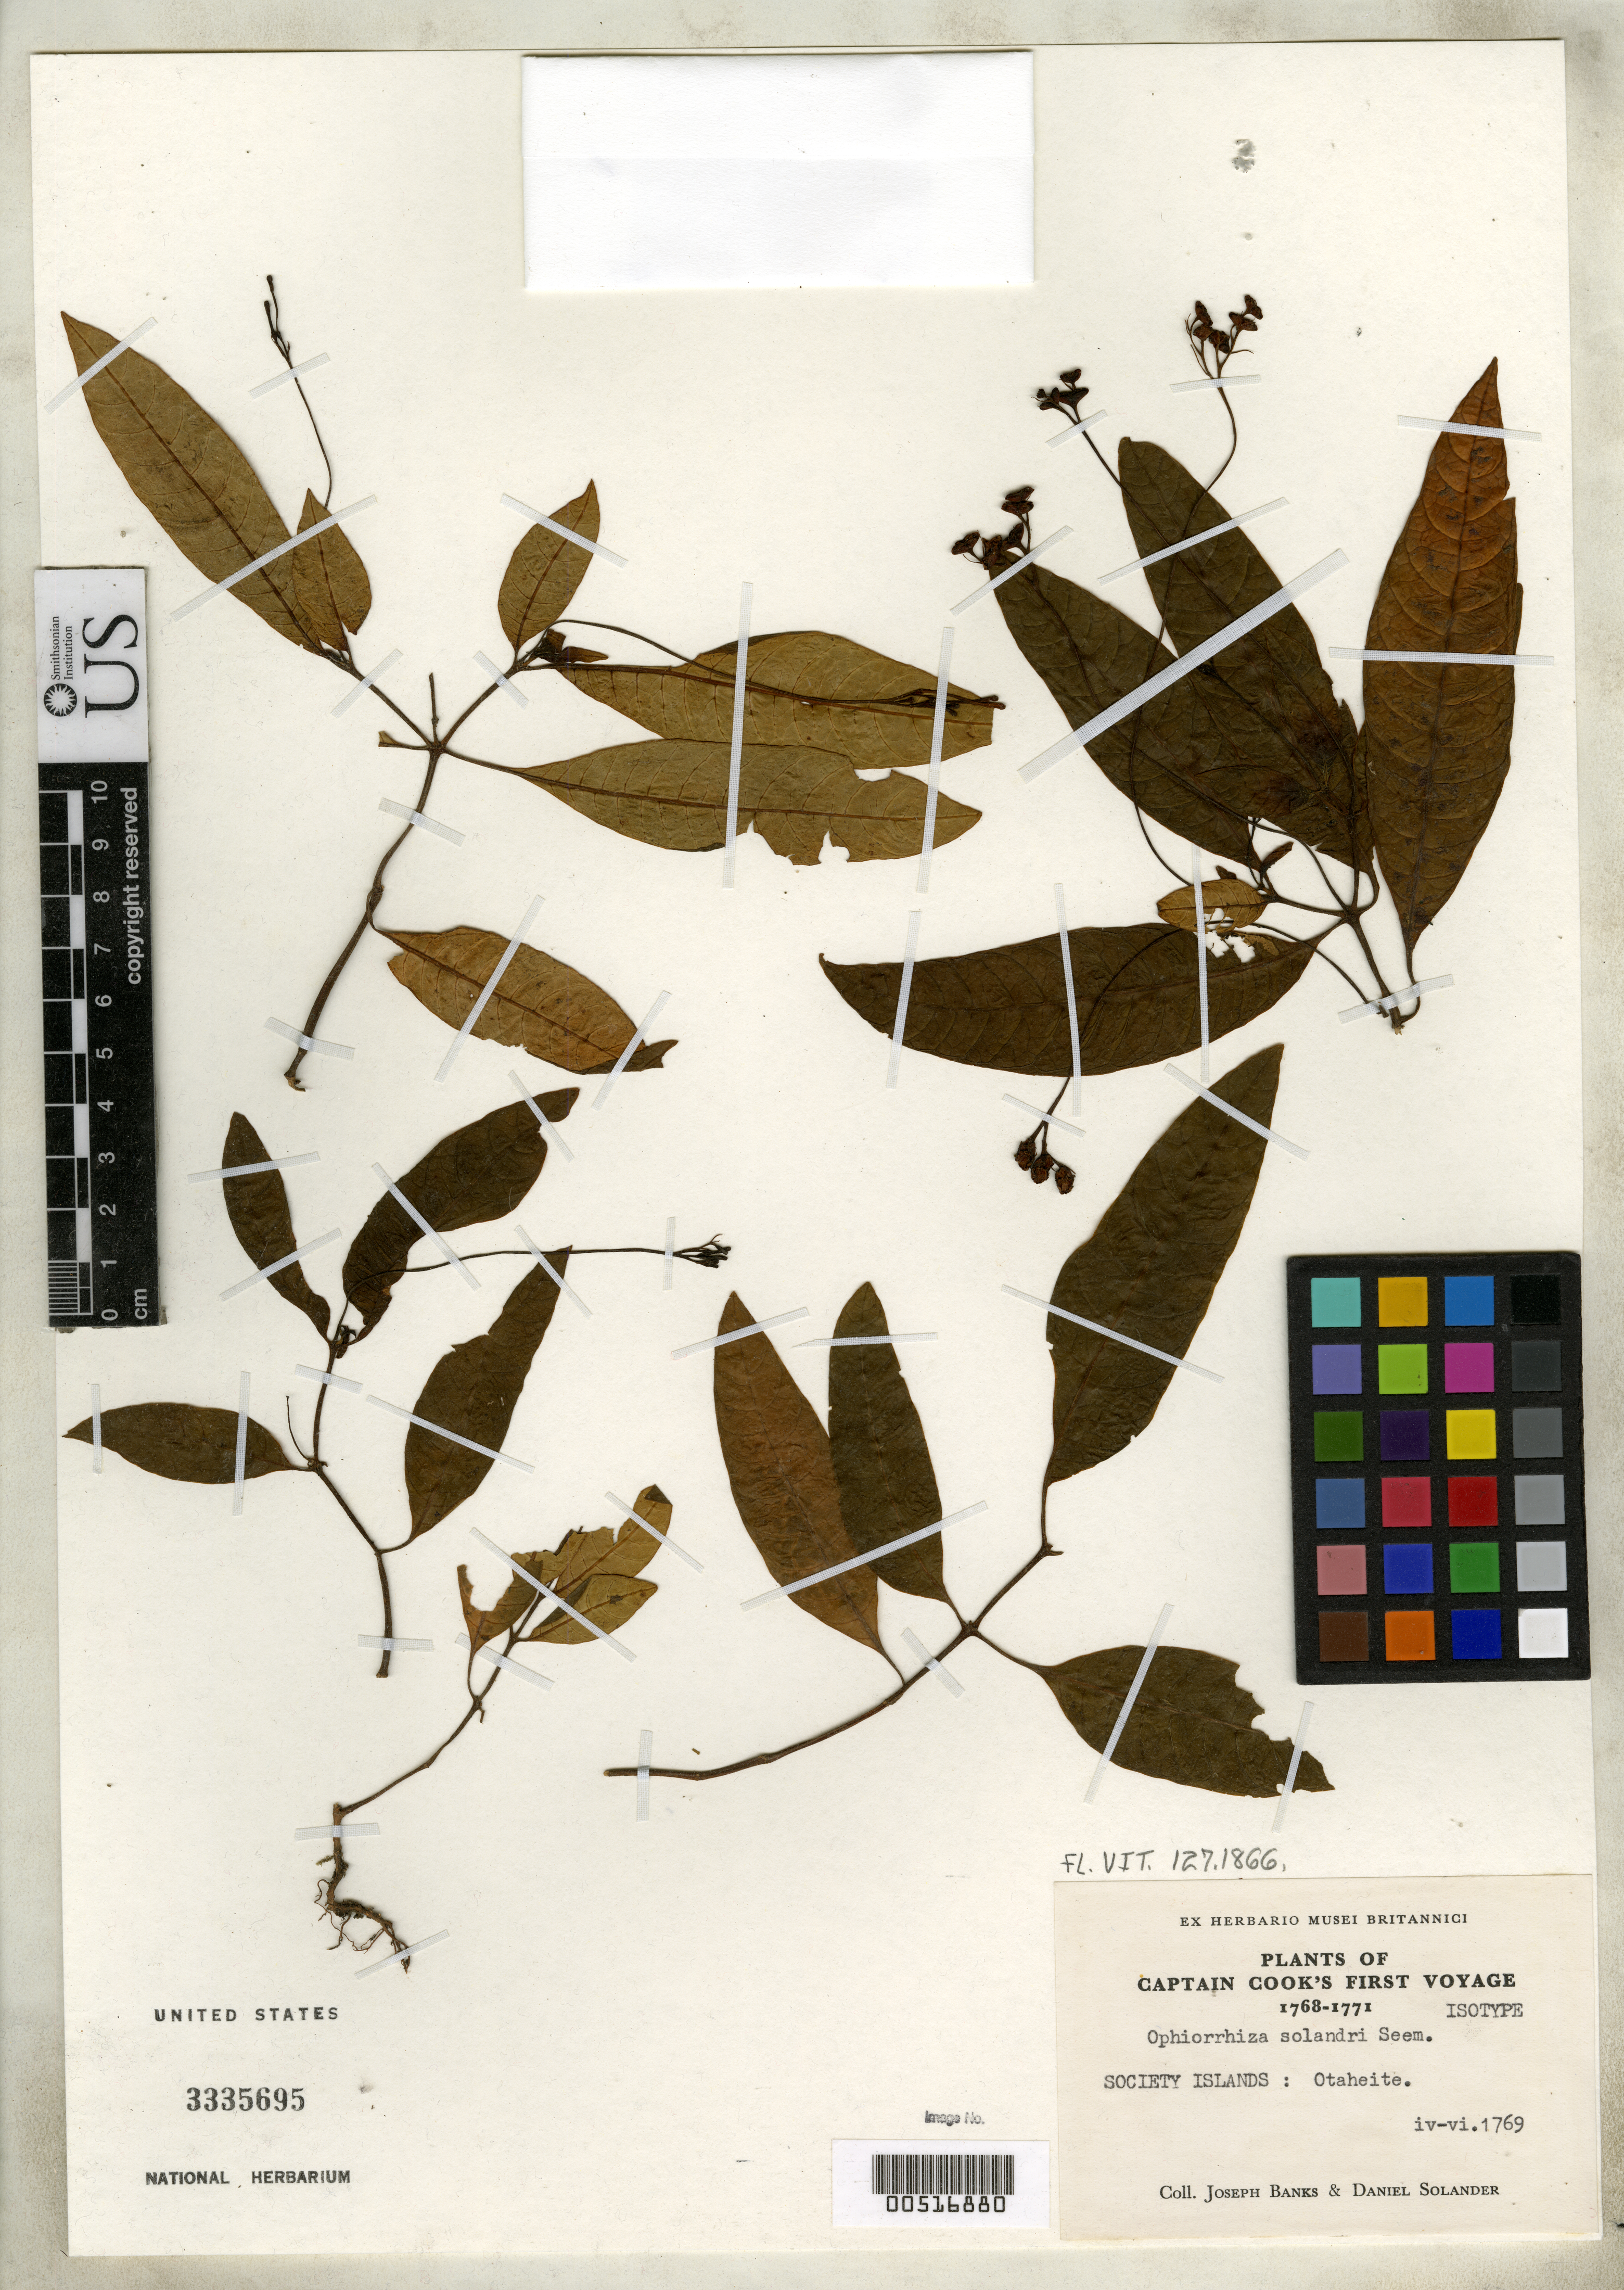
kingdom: Plantae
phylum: Tracheophyta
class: Magnoliopsida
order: Gentianales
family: Rubiaceae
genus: Ophiorrhiza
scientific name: Ophiorrhiza solandri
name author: Seem.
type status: Isotype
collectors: J. Banks & D. C. Solander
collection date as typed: Apr 1769 to -- Jun 1769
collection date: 1769-04/1769-06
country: French Polynesia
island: Tahiti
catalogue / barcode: US 3335695